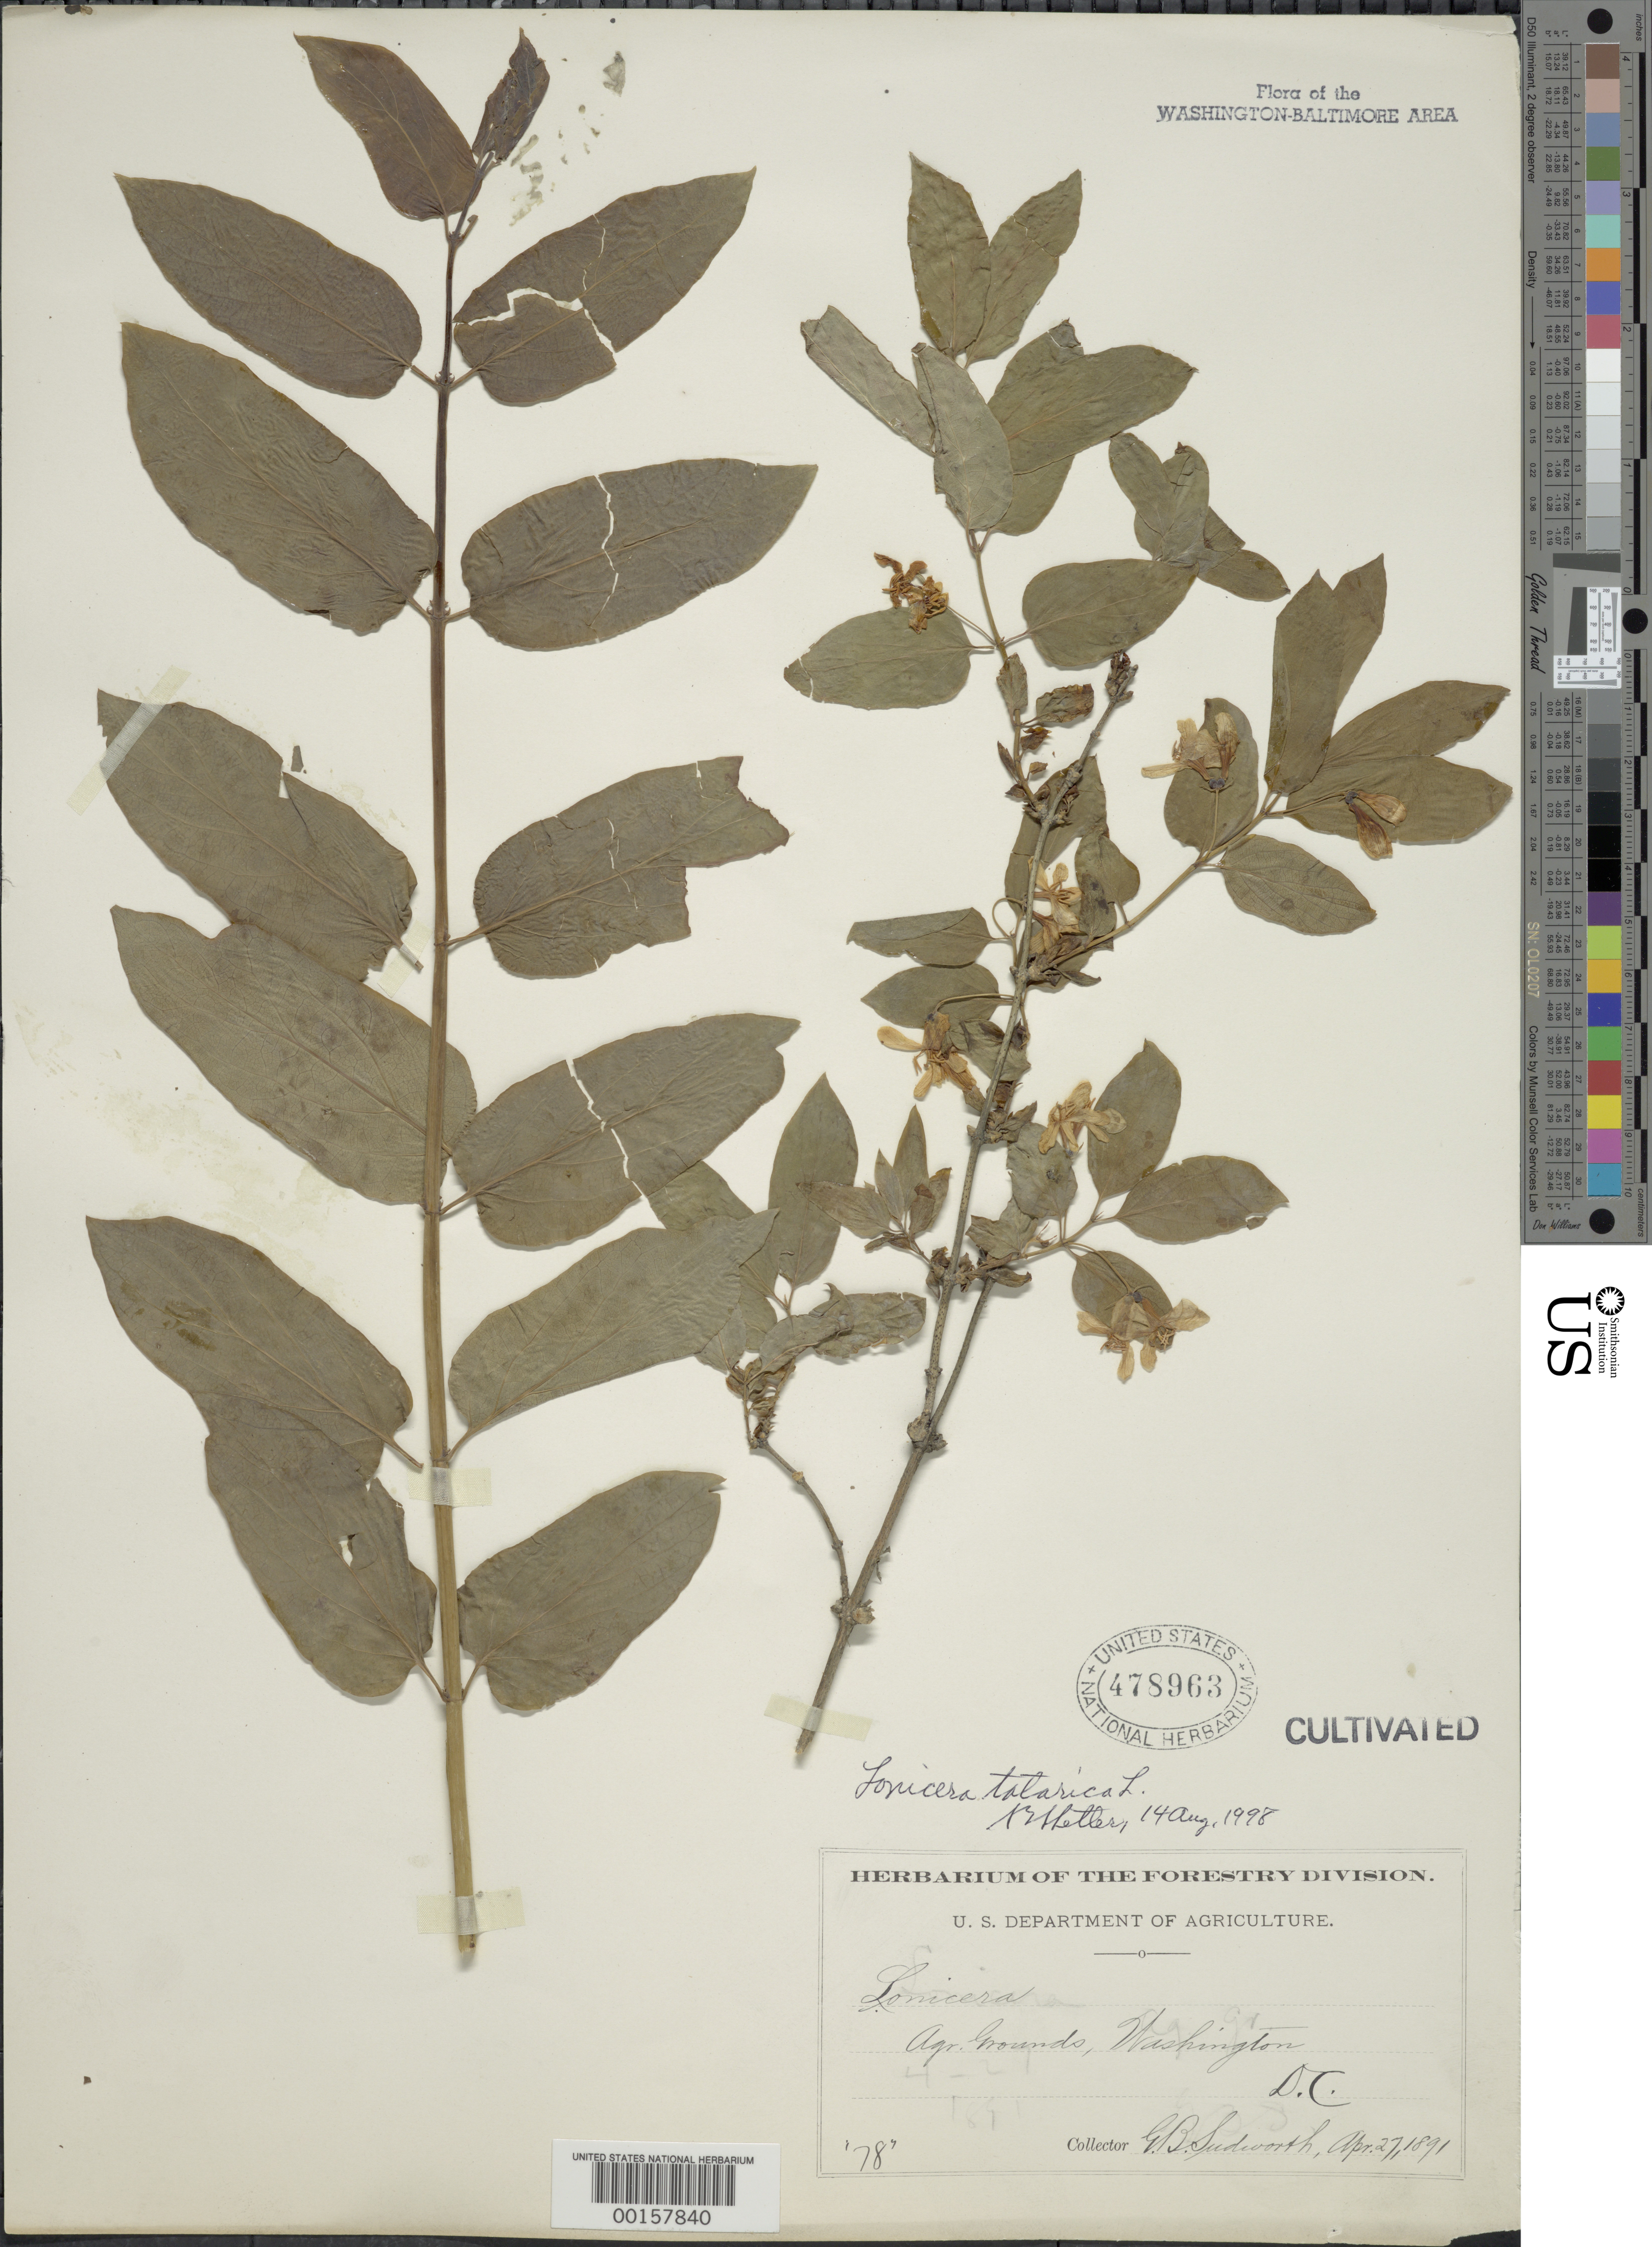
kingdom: Plantae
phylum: Tracheophyta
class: Magnoliopsida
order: Dipsacales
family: Caprifoliaceae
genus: Lonicera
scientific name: Lonicera tatarica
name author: L.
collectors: G. B. Sudworth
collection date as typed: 27 Apr 1891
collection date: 1891-04-27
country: United States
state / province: District of Columbia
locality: Dept. of Agriculture grounds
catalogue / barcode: US 478963